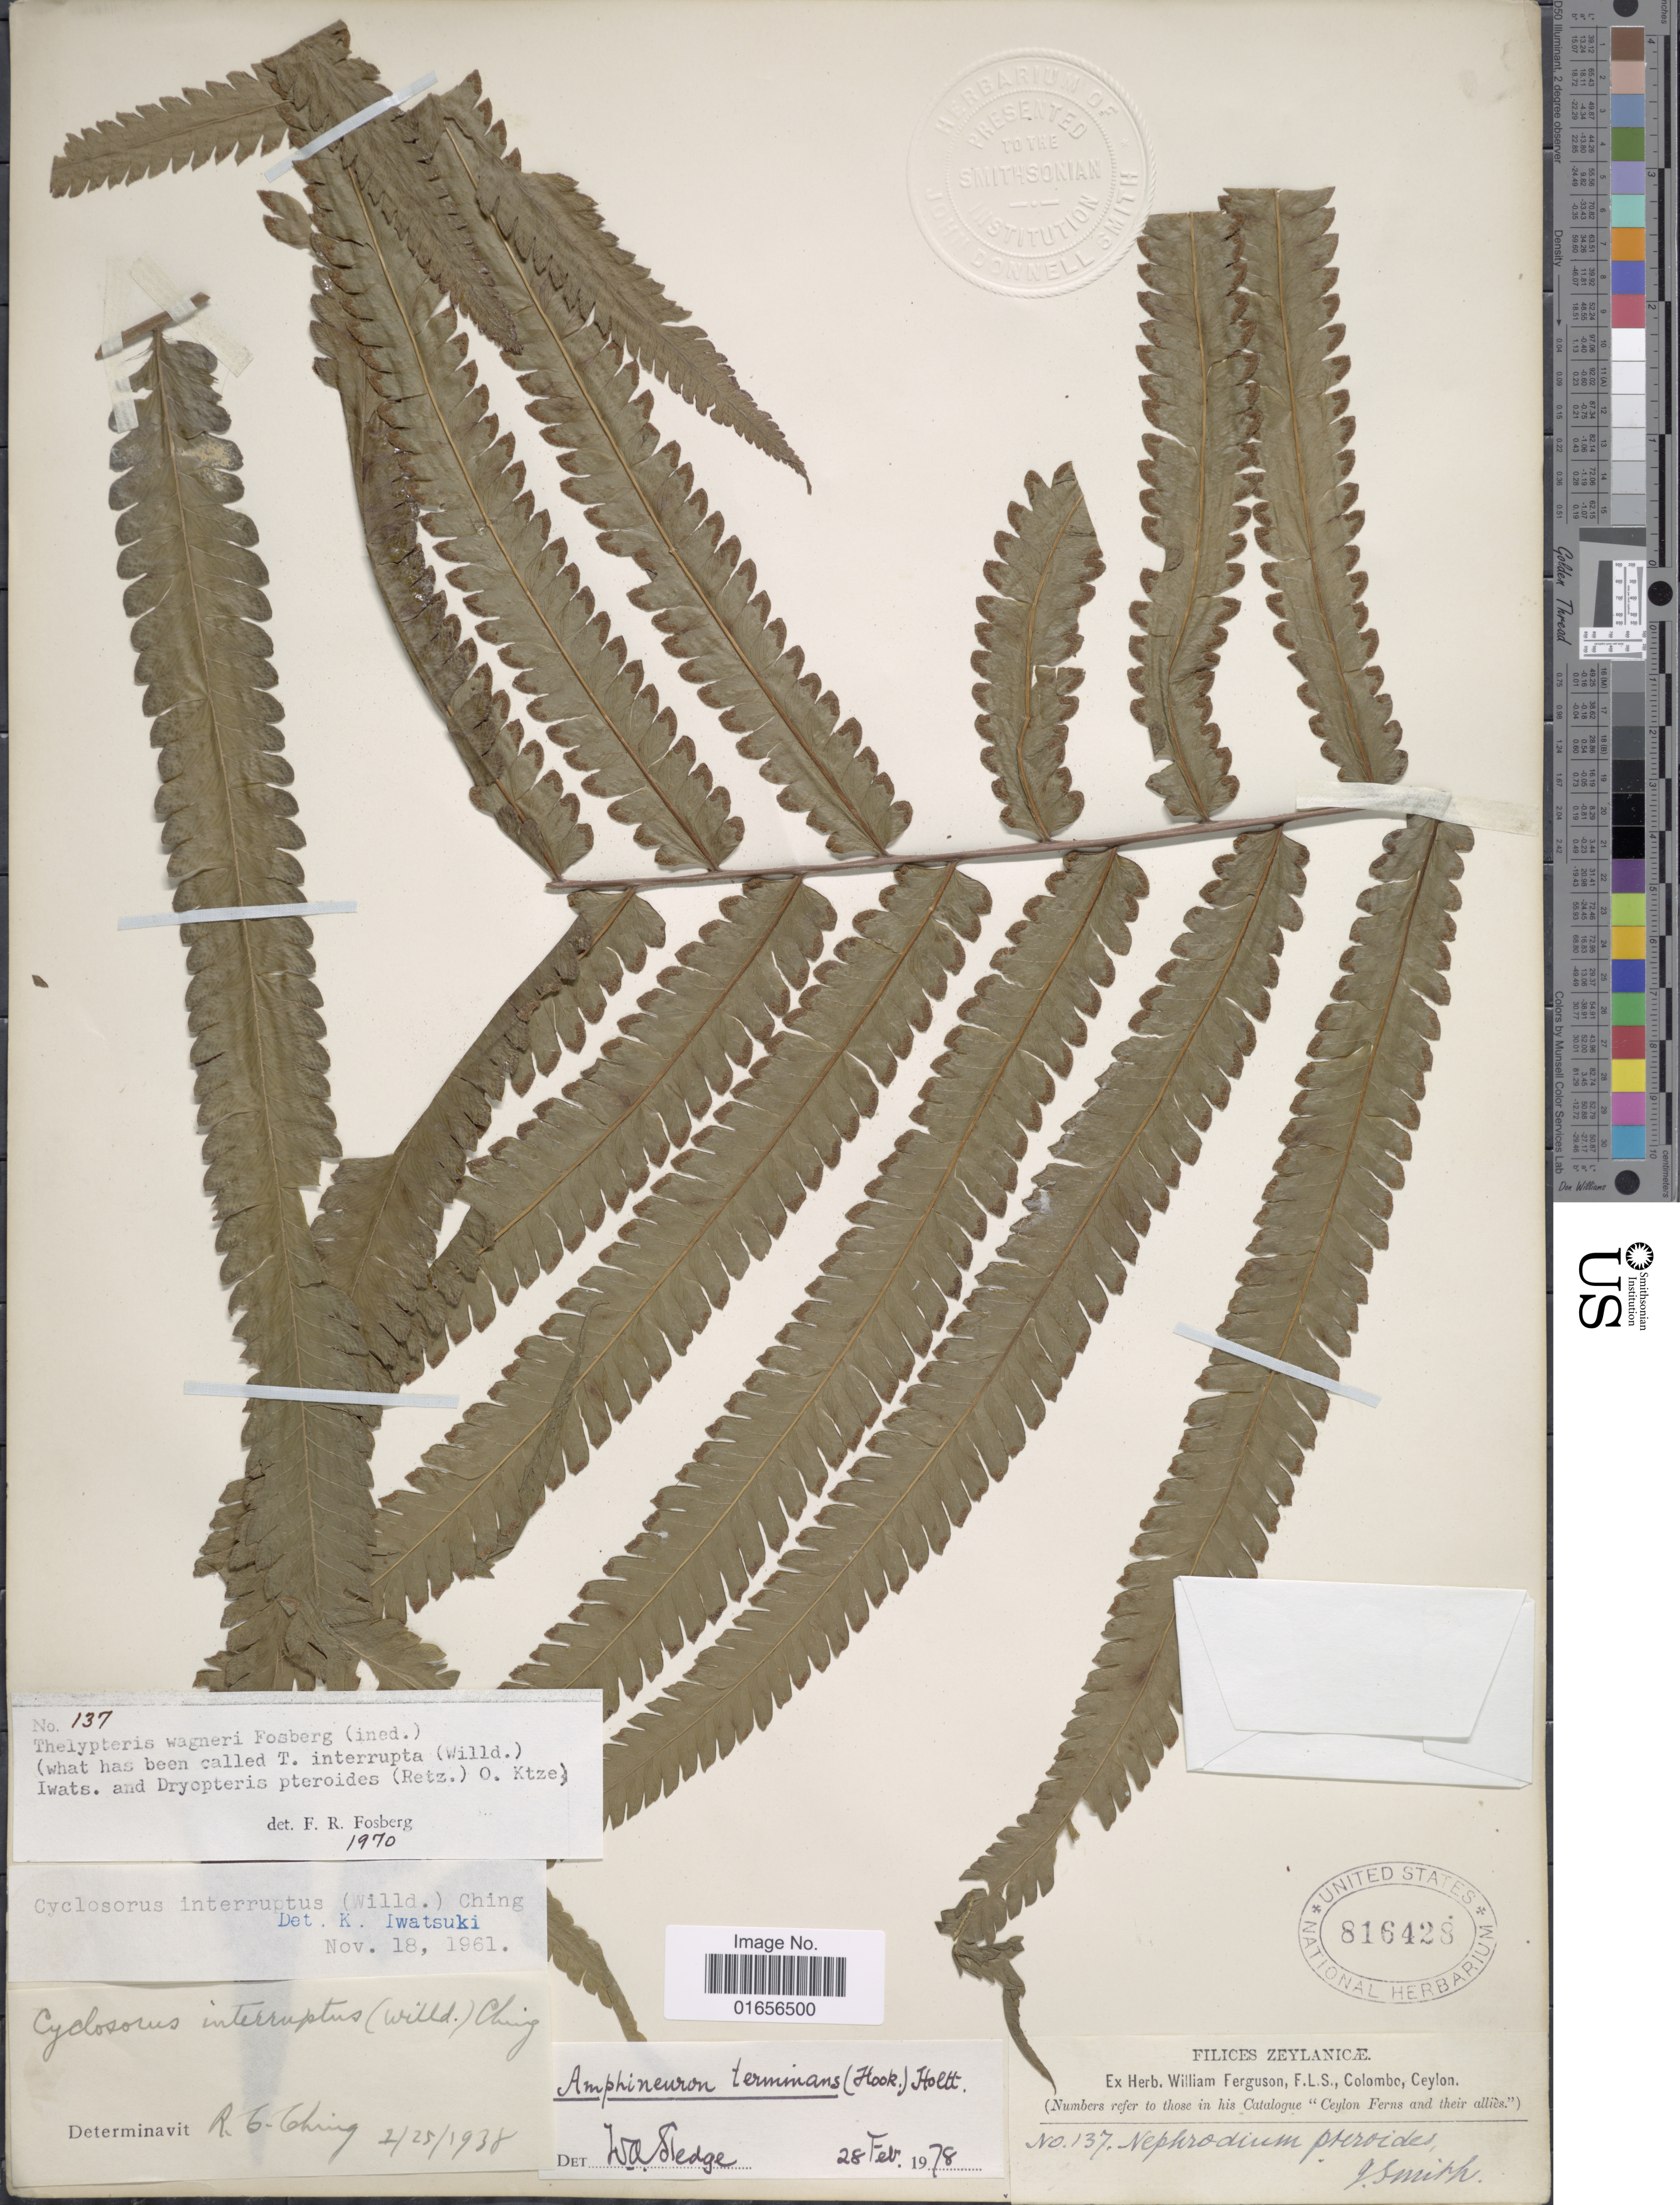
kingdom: Plantae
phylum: Tracheophyta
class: Polypodiopsida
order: Polypodiales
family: Thelypteridaceae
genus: Amphineuron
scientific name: Amphineuron terminans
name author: (J. Sm. ex Hook.) Holttum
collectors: G. Smith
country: Sri Lanka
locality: Zeylanicae, Ceylon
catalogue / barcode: US 816428